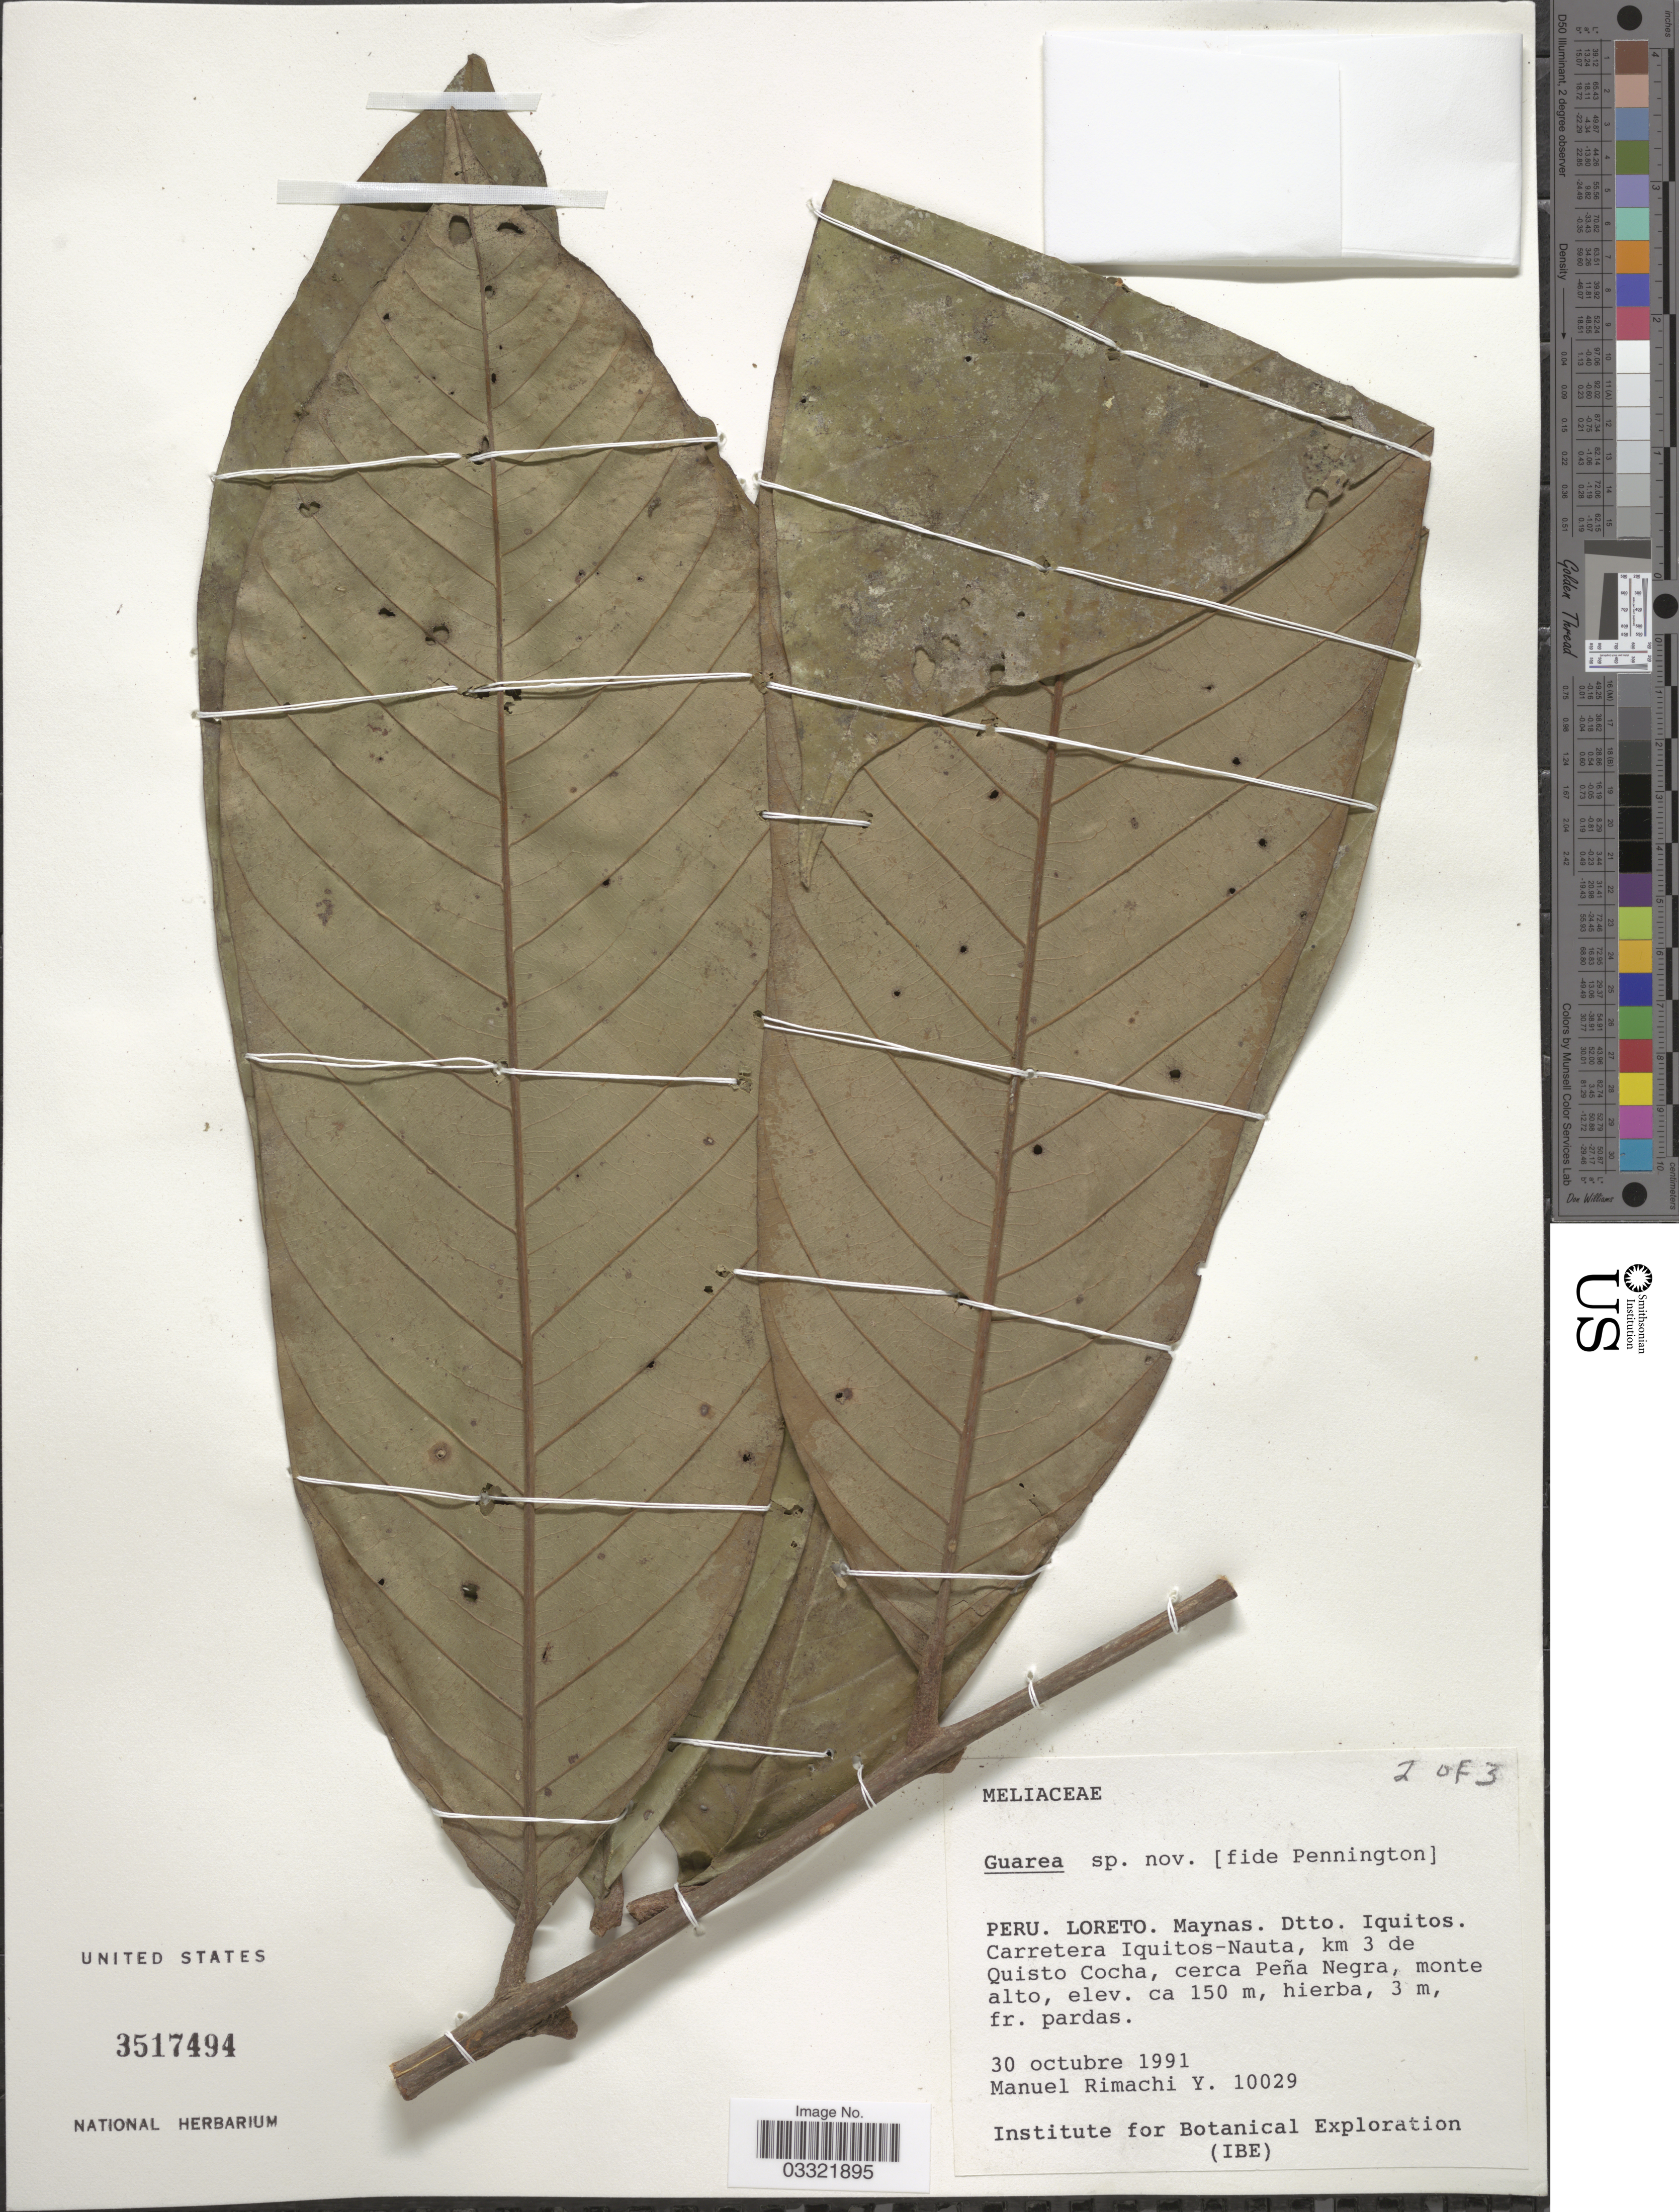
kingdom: Plantae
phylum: Tracheophyta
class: Magnoliopsida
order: Sapindales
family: Meliaceae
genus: Guarea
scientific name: Guarea sp.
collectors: M. Rimachi Y.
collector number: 10029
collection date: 1991-10-30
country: Peru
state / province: Loreto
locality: Maynas, Dtto. Iquitos. Carretera Iquitos - Nauta, km 3 de Quisto Cocha, cerca Peña Negra, monte alto.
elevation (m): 150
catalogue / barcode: US 3517494